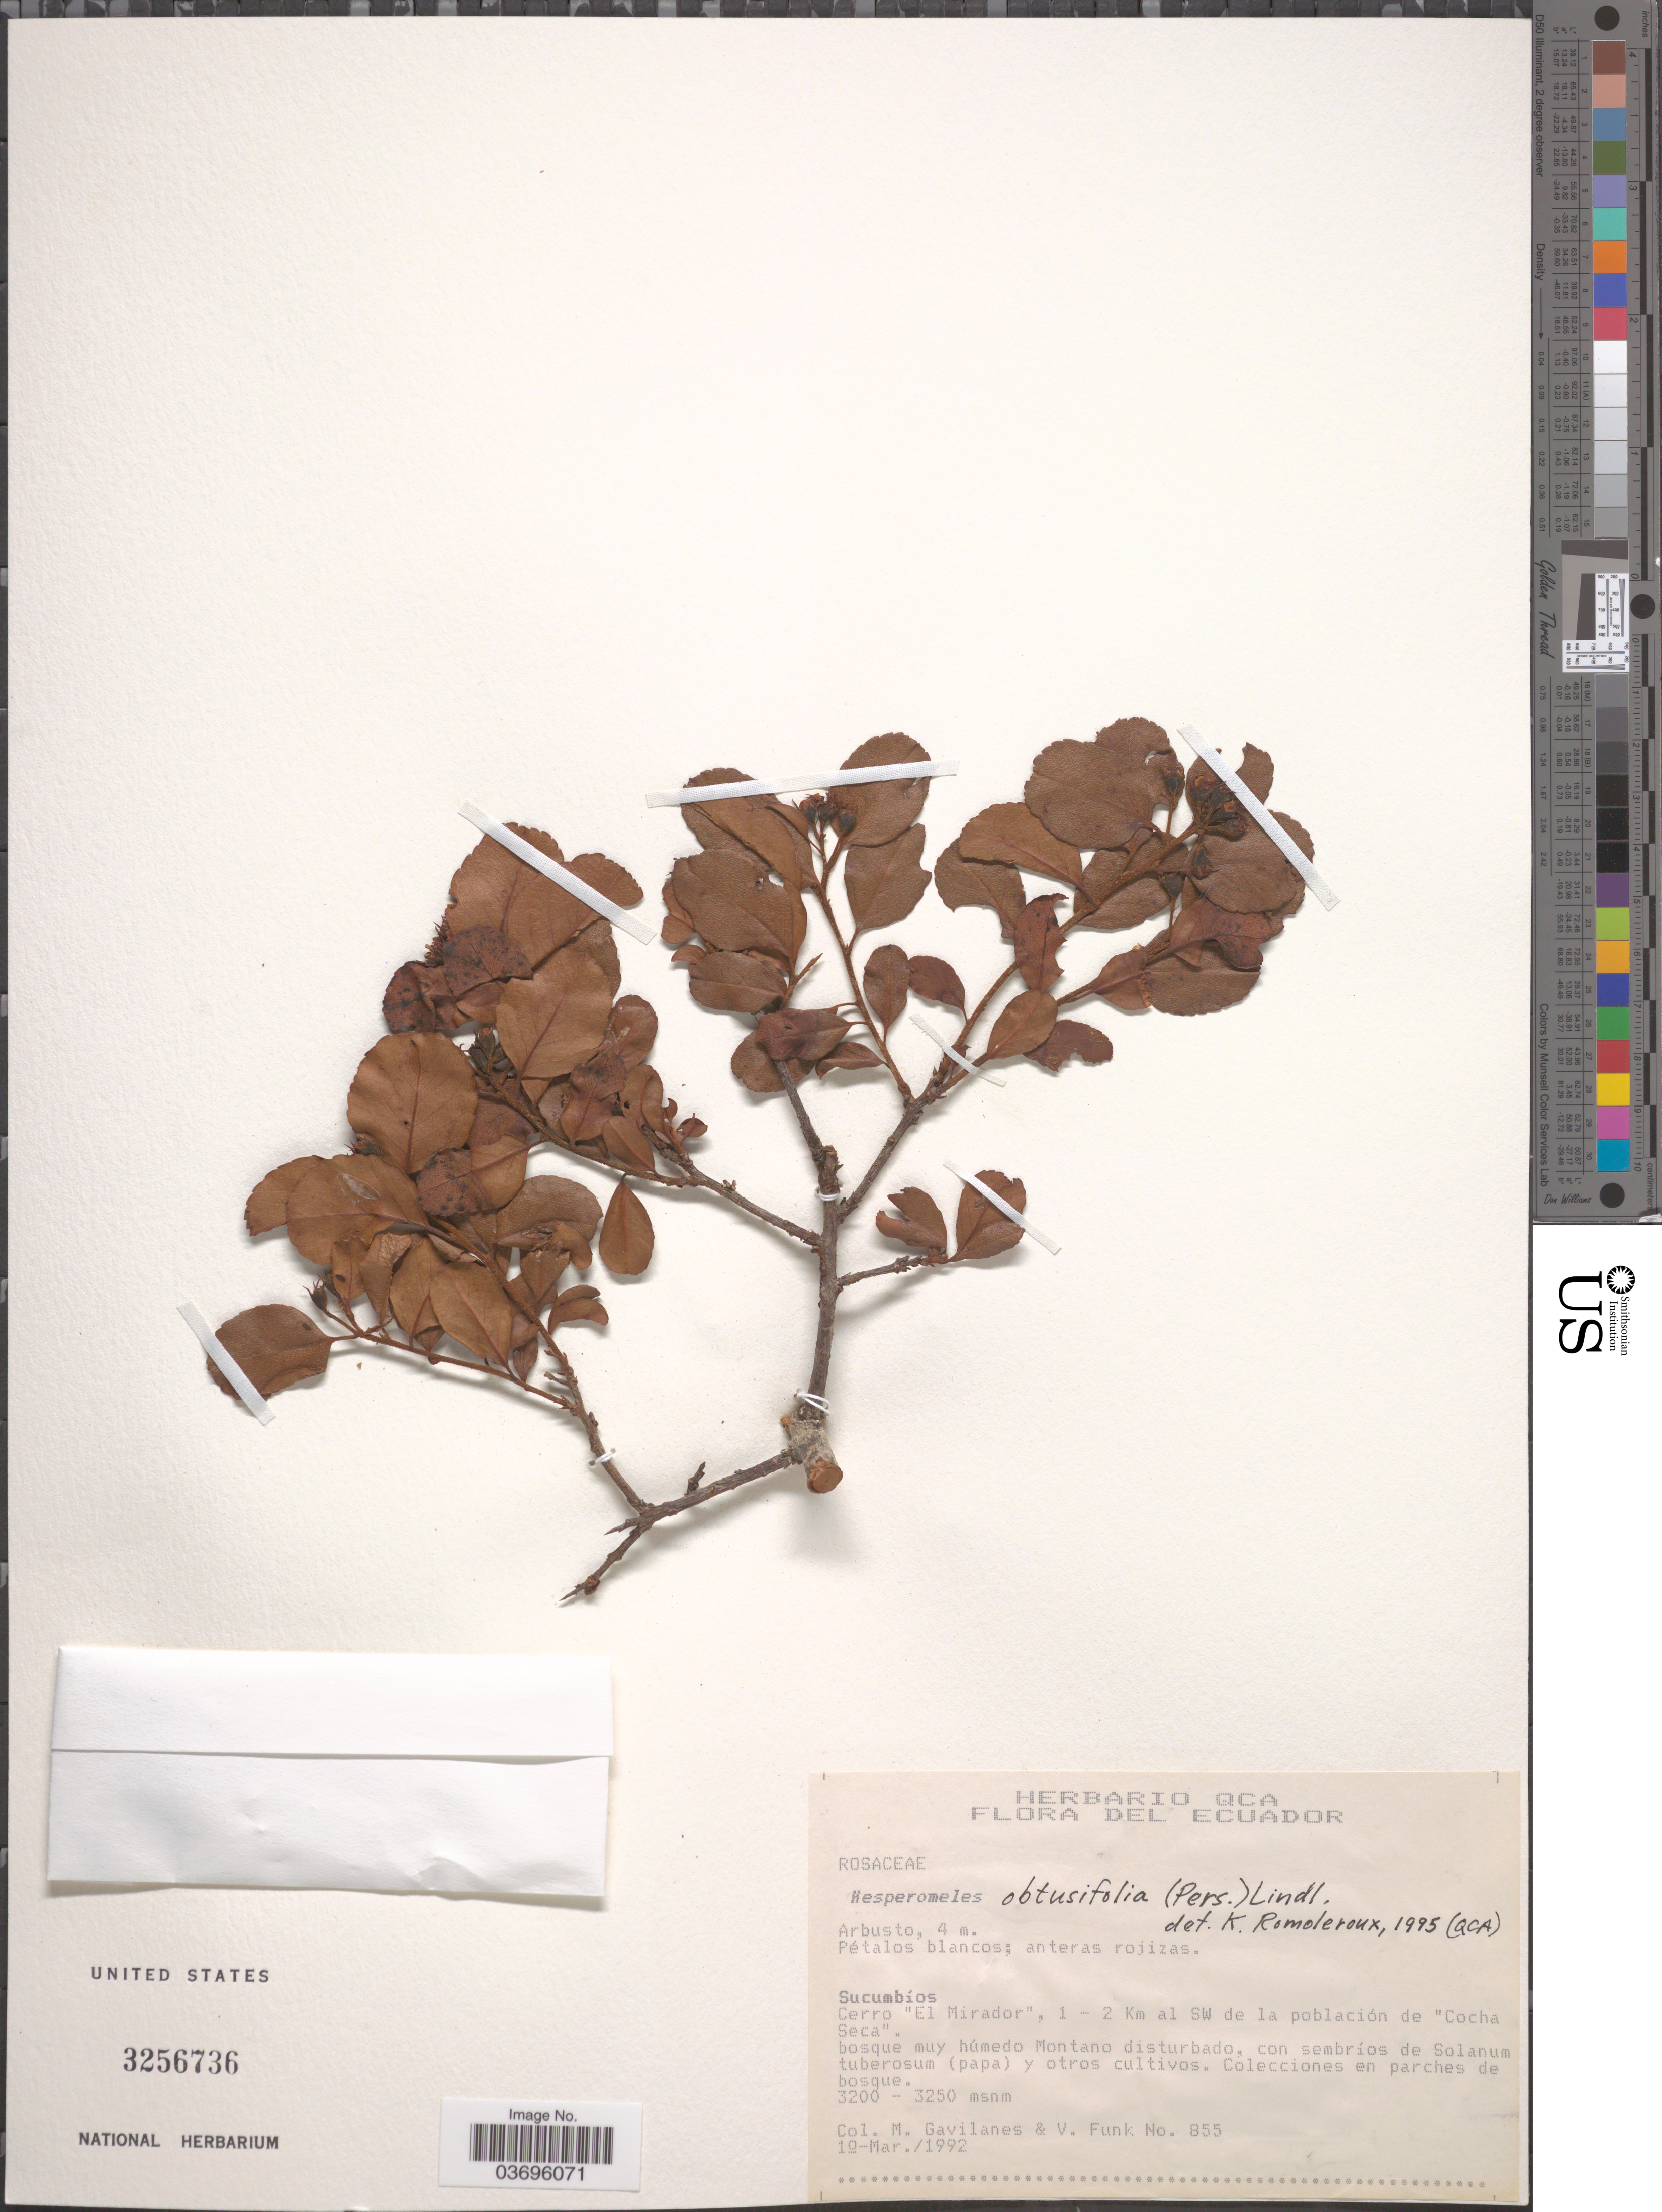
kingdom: Plantae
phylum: Tracheophyta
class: Magnoliopsida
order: Rosales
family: Rosaceae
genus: Hesperomeles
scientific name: Hesperomeles obtusifolia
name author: (Pers.) Lindl.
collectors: M. Gavilanes & V. Funk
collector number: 855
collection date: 1992-03-10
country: Ecuador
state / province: Sucumbíos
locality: Cerro "El Mirador", 1 - 2 Km al SW de la población de "Cocha Seca".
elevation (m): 3200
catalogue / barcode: US 3256736